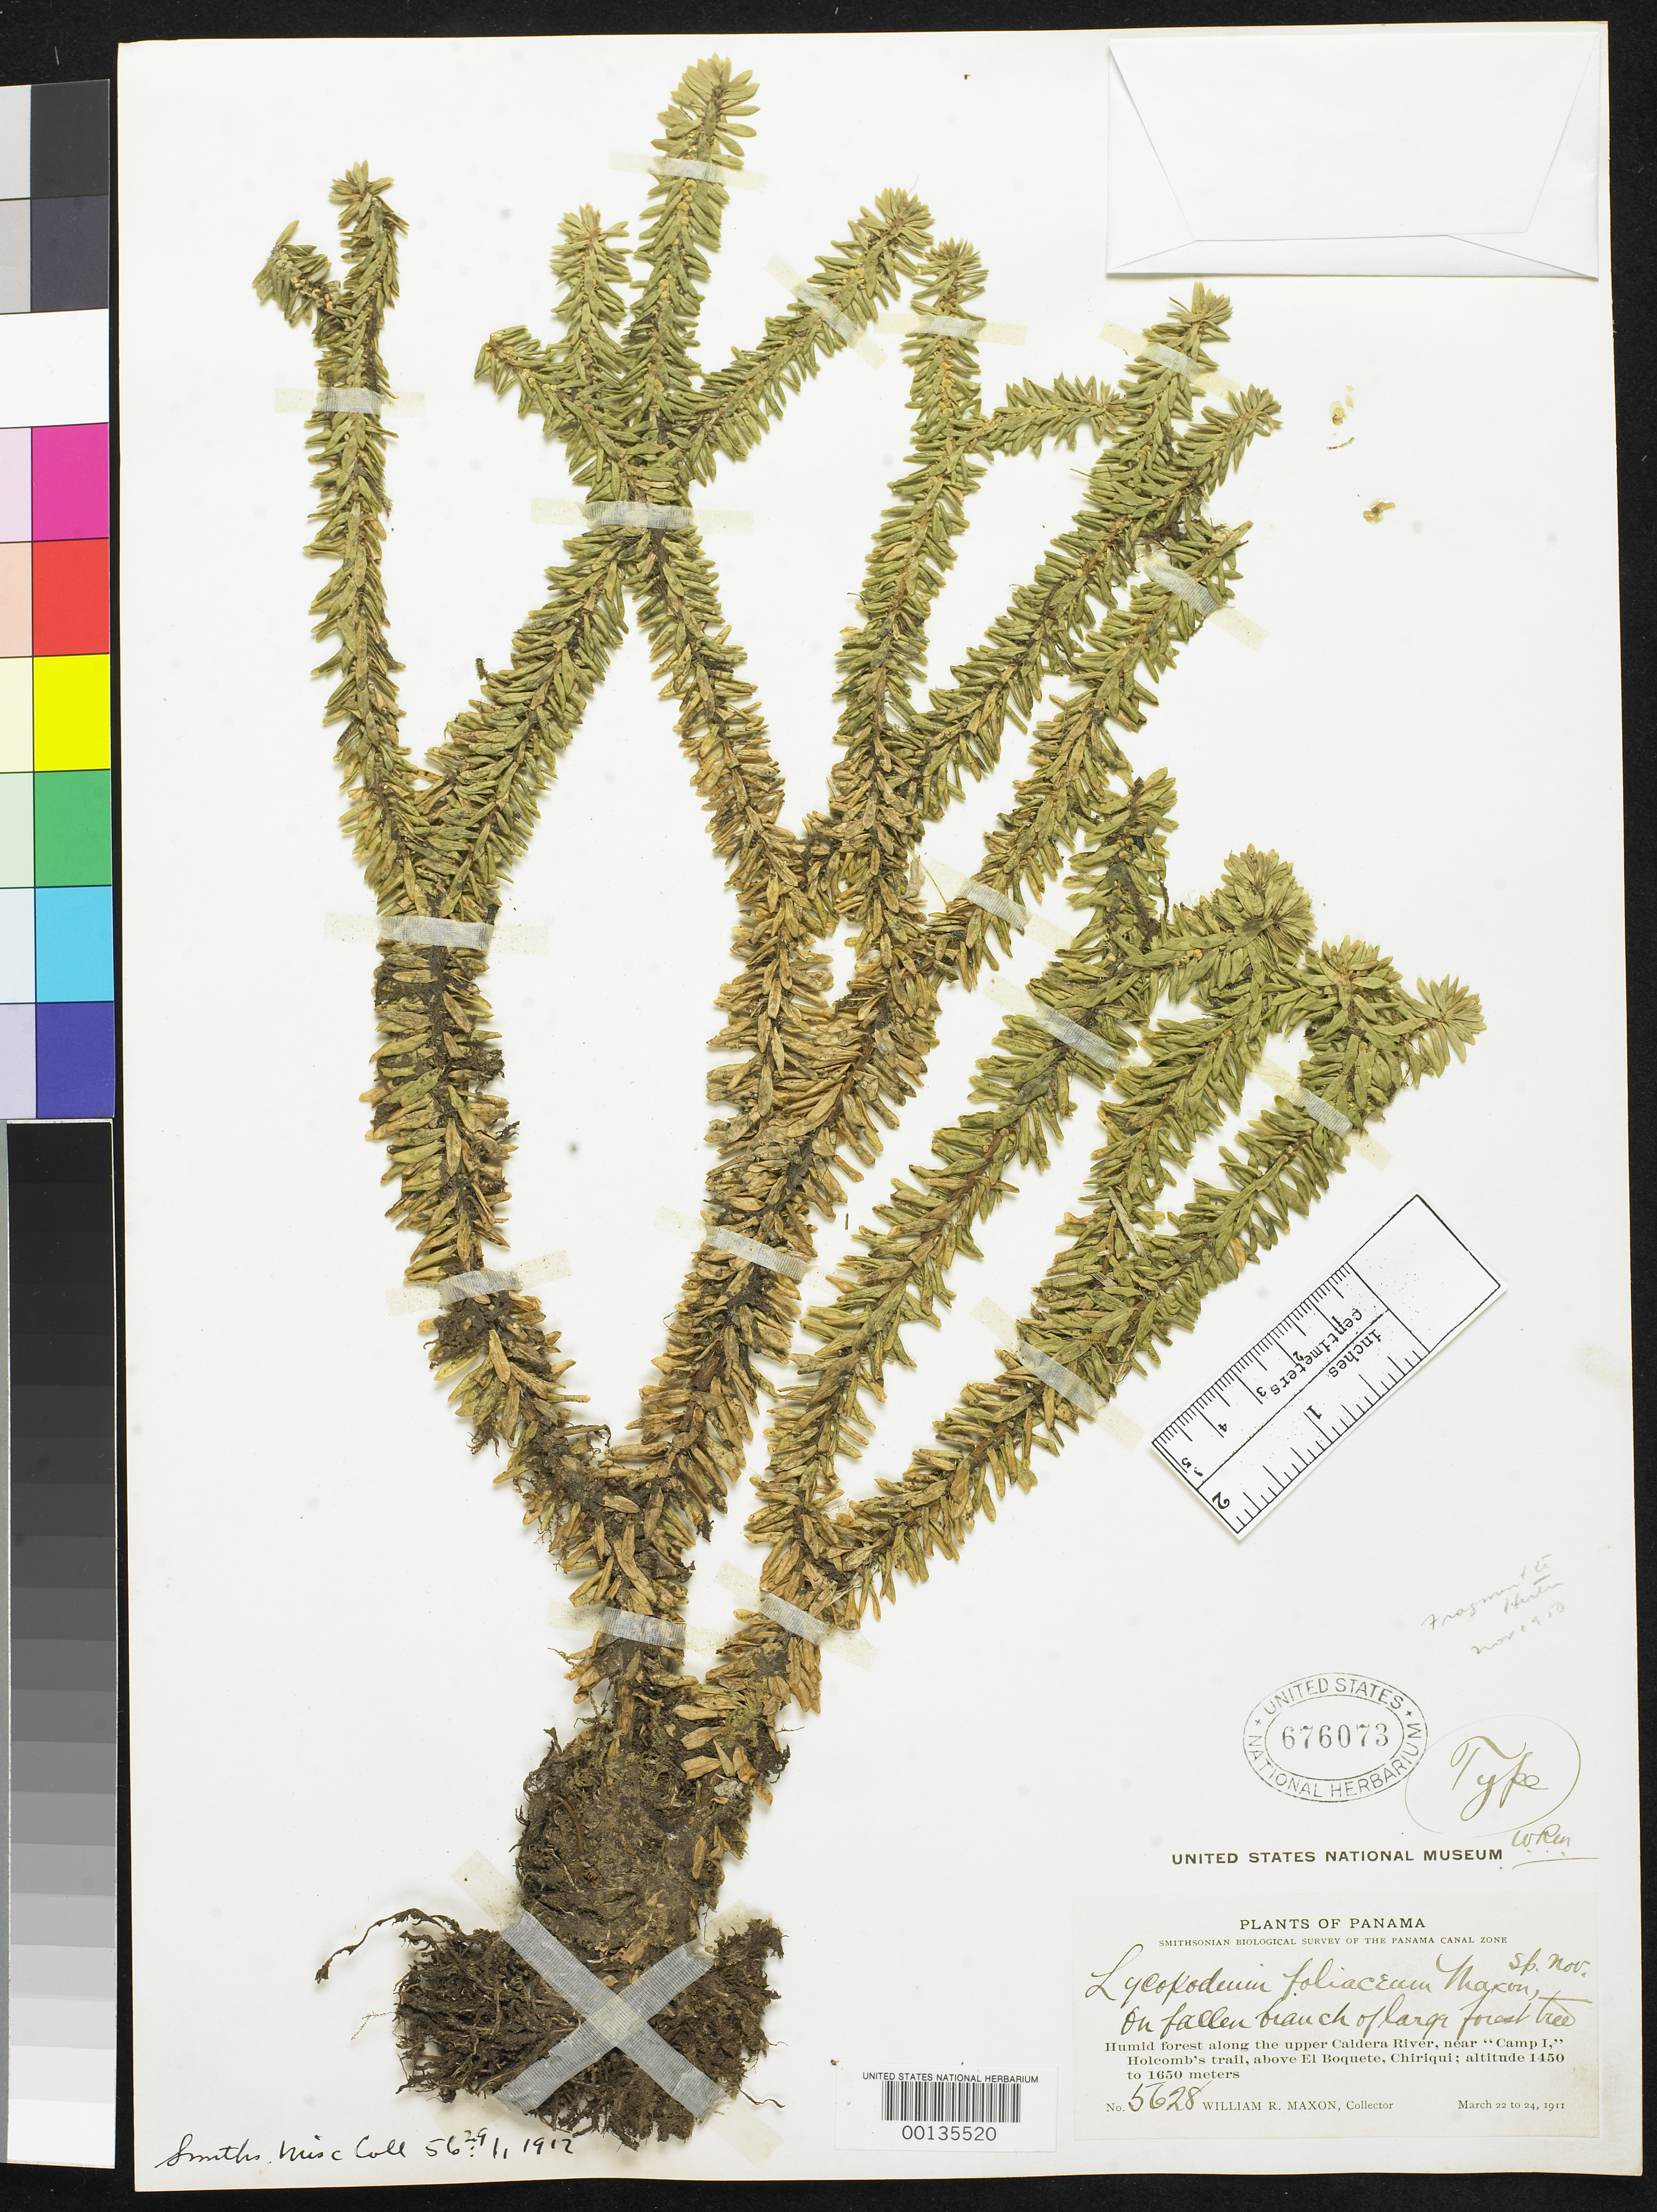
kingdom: Plantae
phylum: Tracheophyta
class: Lycopodiopsida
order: Lycopodiales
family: Lycopodiaceae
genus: Lycopodium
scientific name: Lycopodium foliaceum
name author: Maxon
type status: Holotype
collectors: W. R. Maxon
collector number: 5628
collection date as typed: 22 Mar 1911 to 24 Mar 1911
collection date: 1911-03-22/1911-03-24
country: Panama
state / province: Chiriquí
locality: Upper Caldera River, near Camp 1, Holcomb's Trail, above El Boquete.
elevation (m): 1450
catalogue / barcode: US 676073